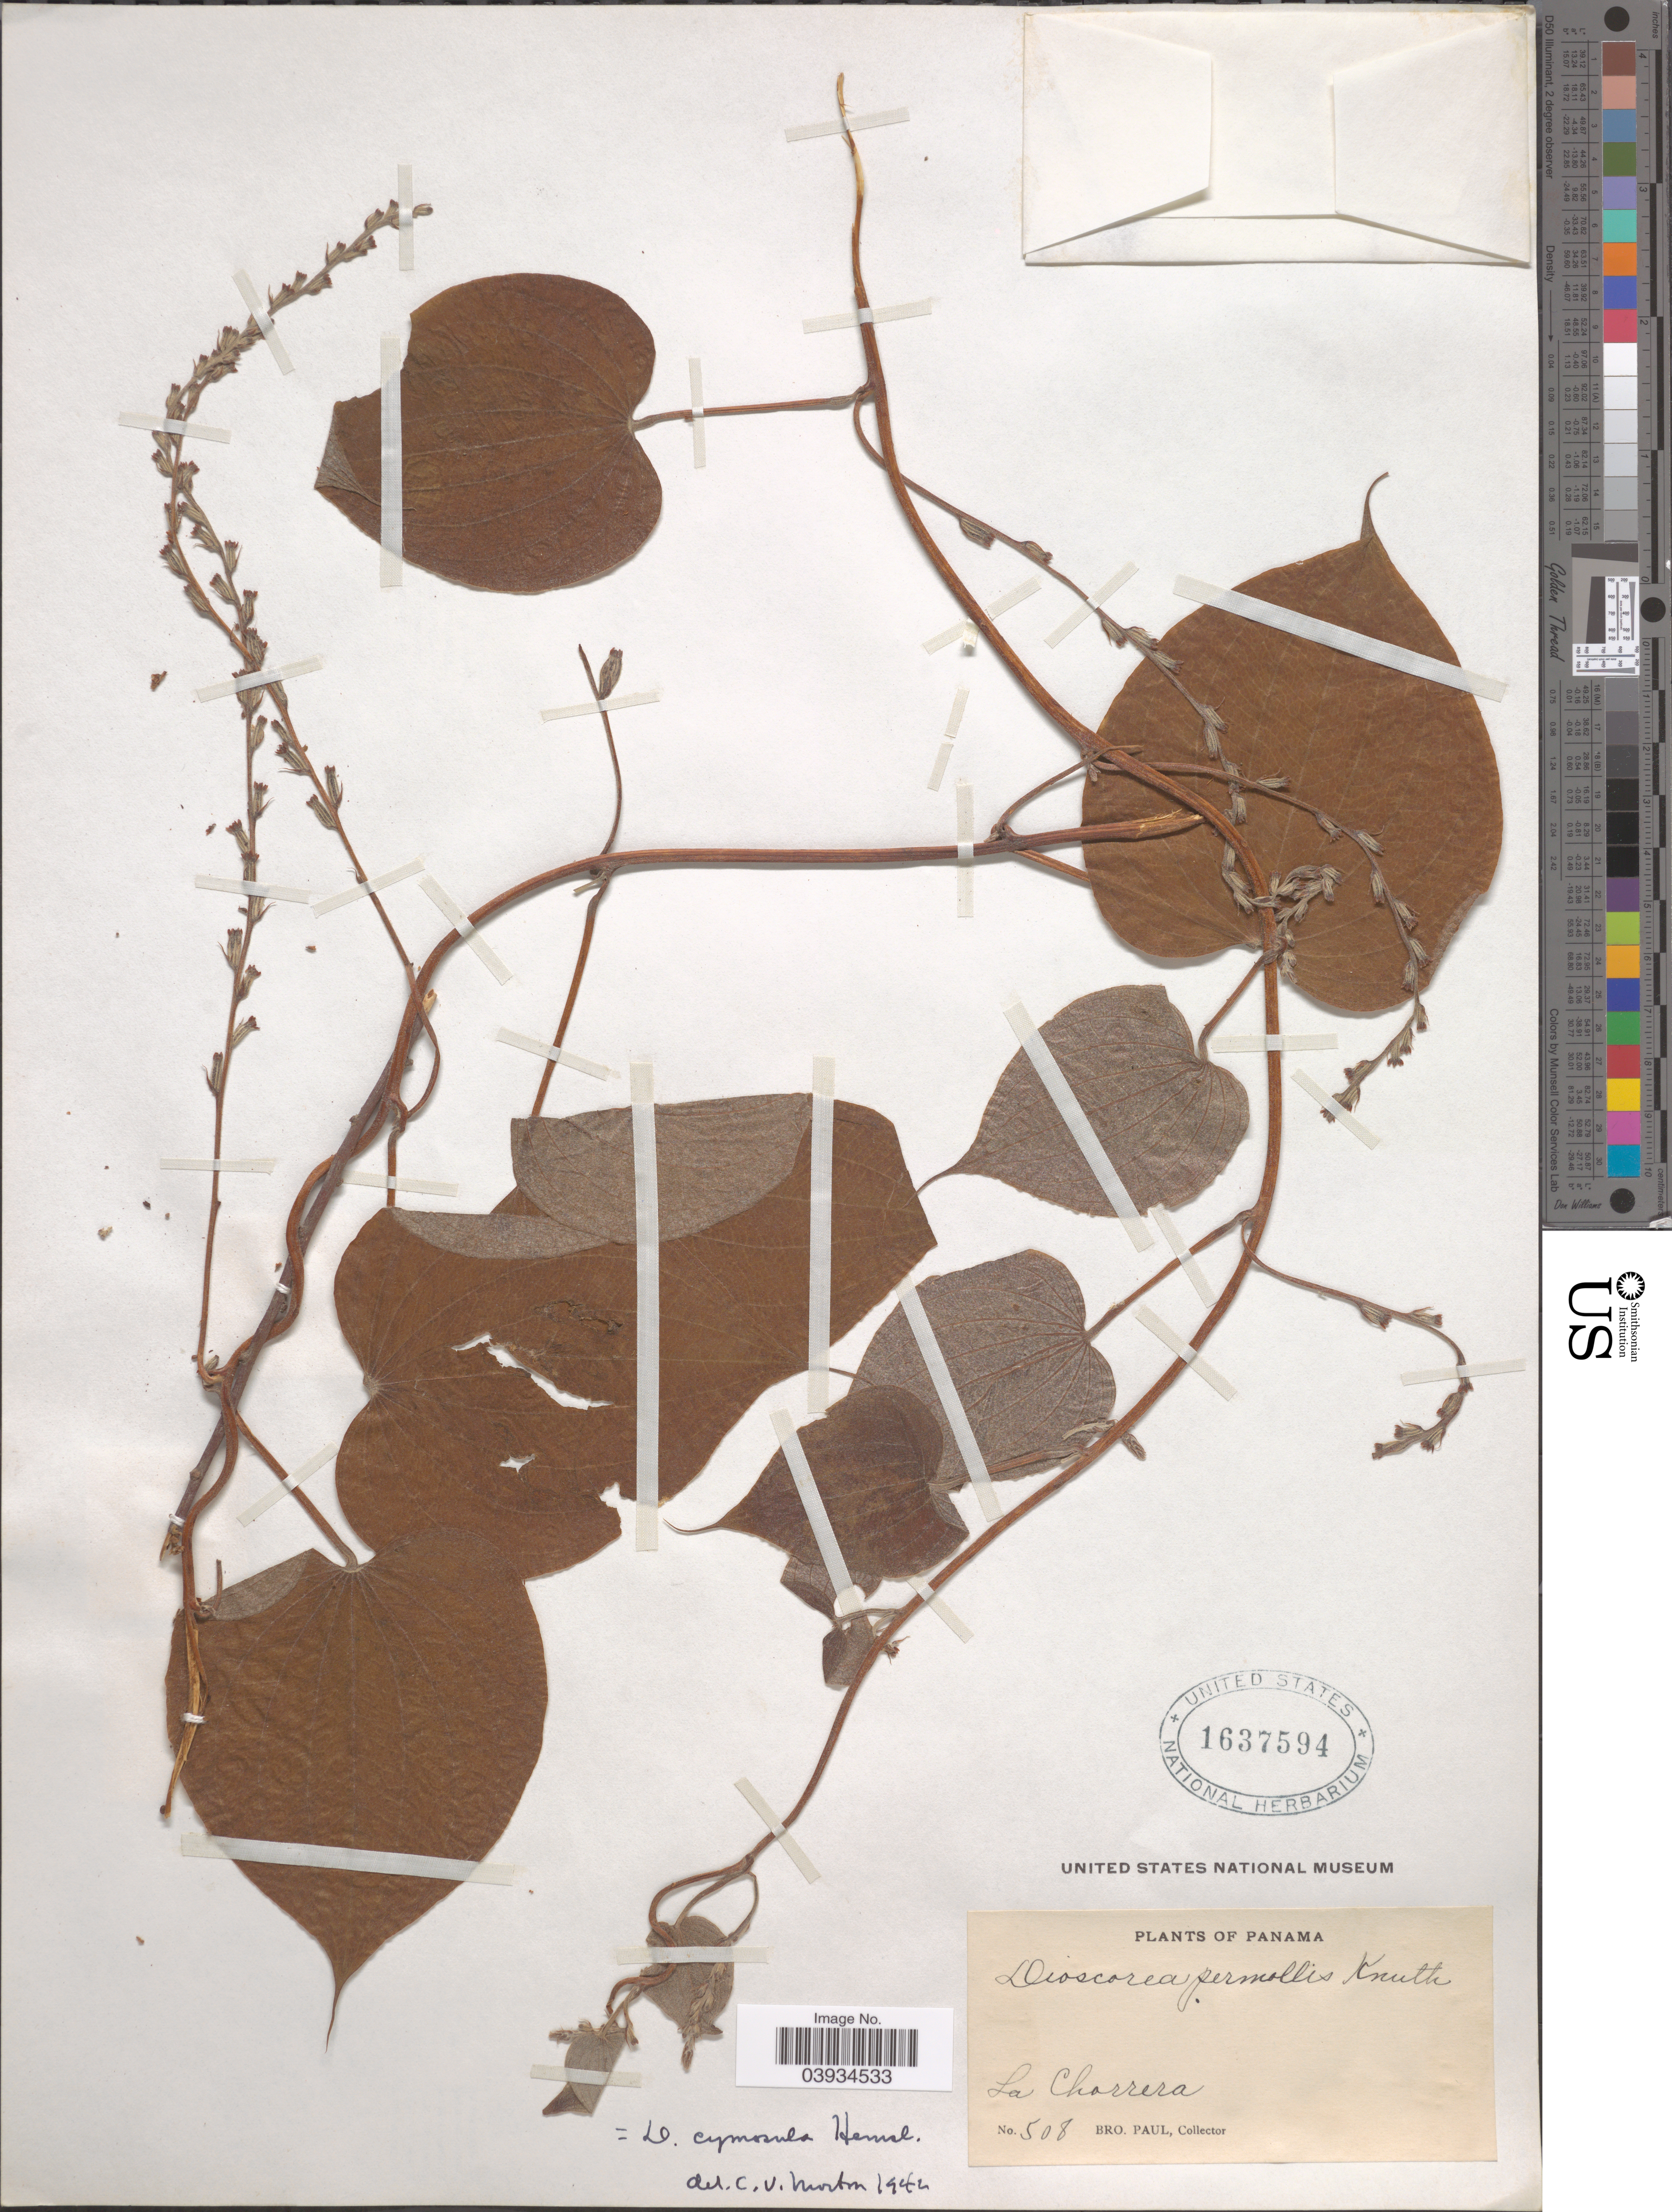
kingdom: Plantae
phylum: Tracheophyta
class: Liliopsida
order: Dioscoreales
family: Dioscoreaceae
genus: Dioscorea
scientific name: Dioscorea cymosula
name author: Hemsl.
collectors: B. Paul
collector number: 508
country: Panama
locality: La Chorrera.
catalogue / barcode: US 1637594